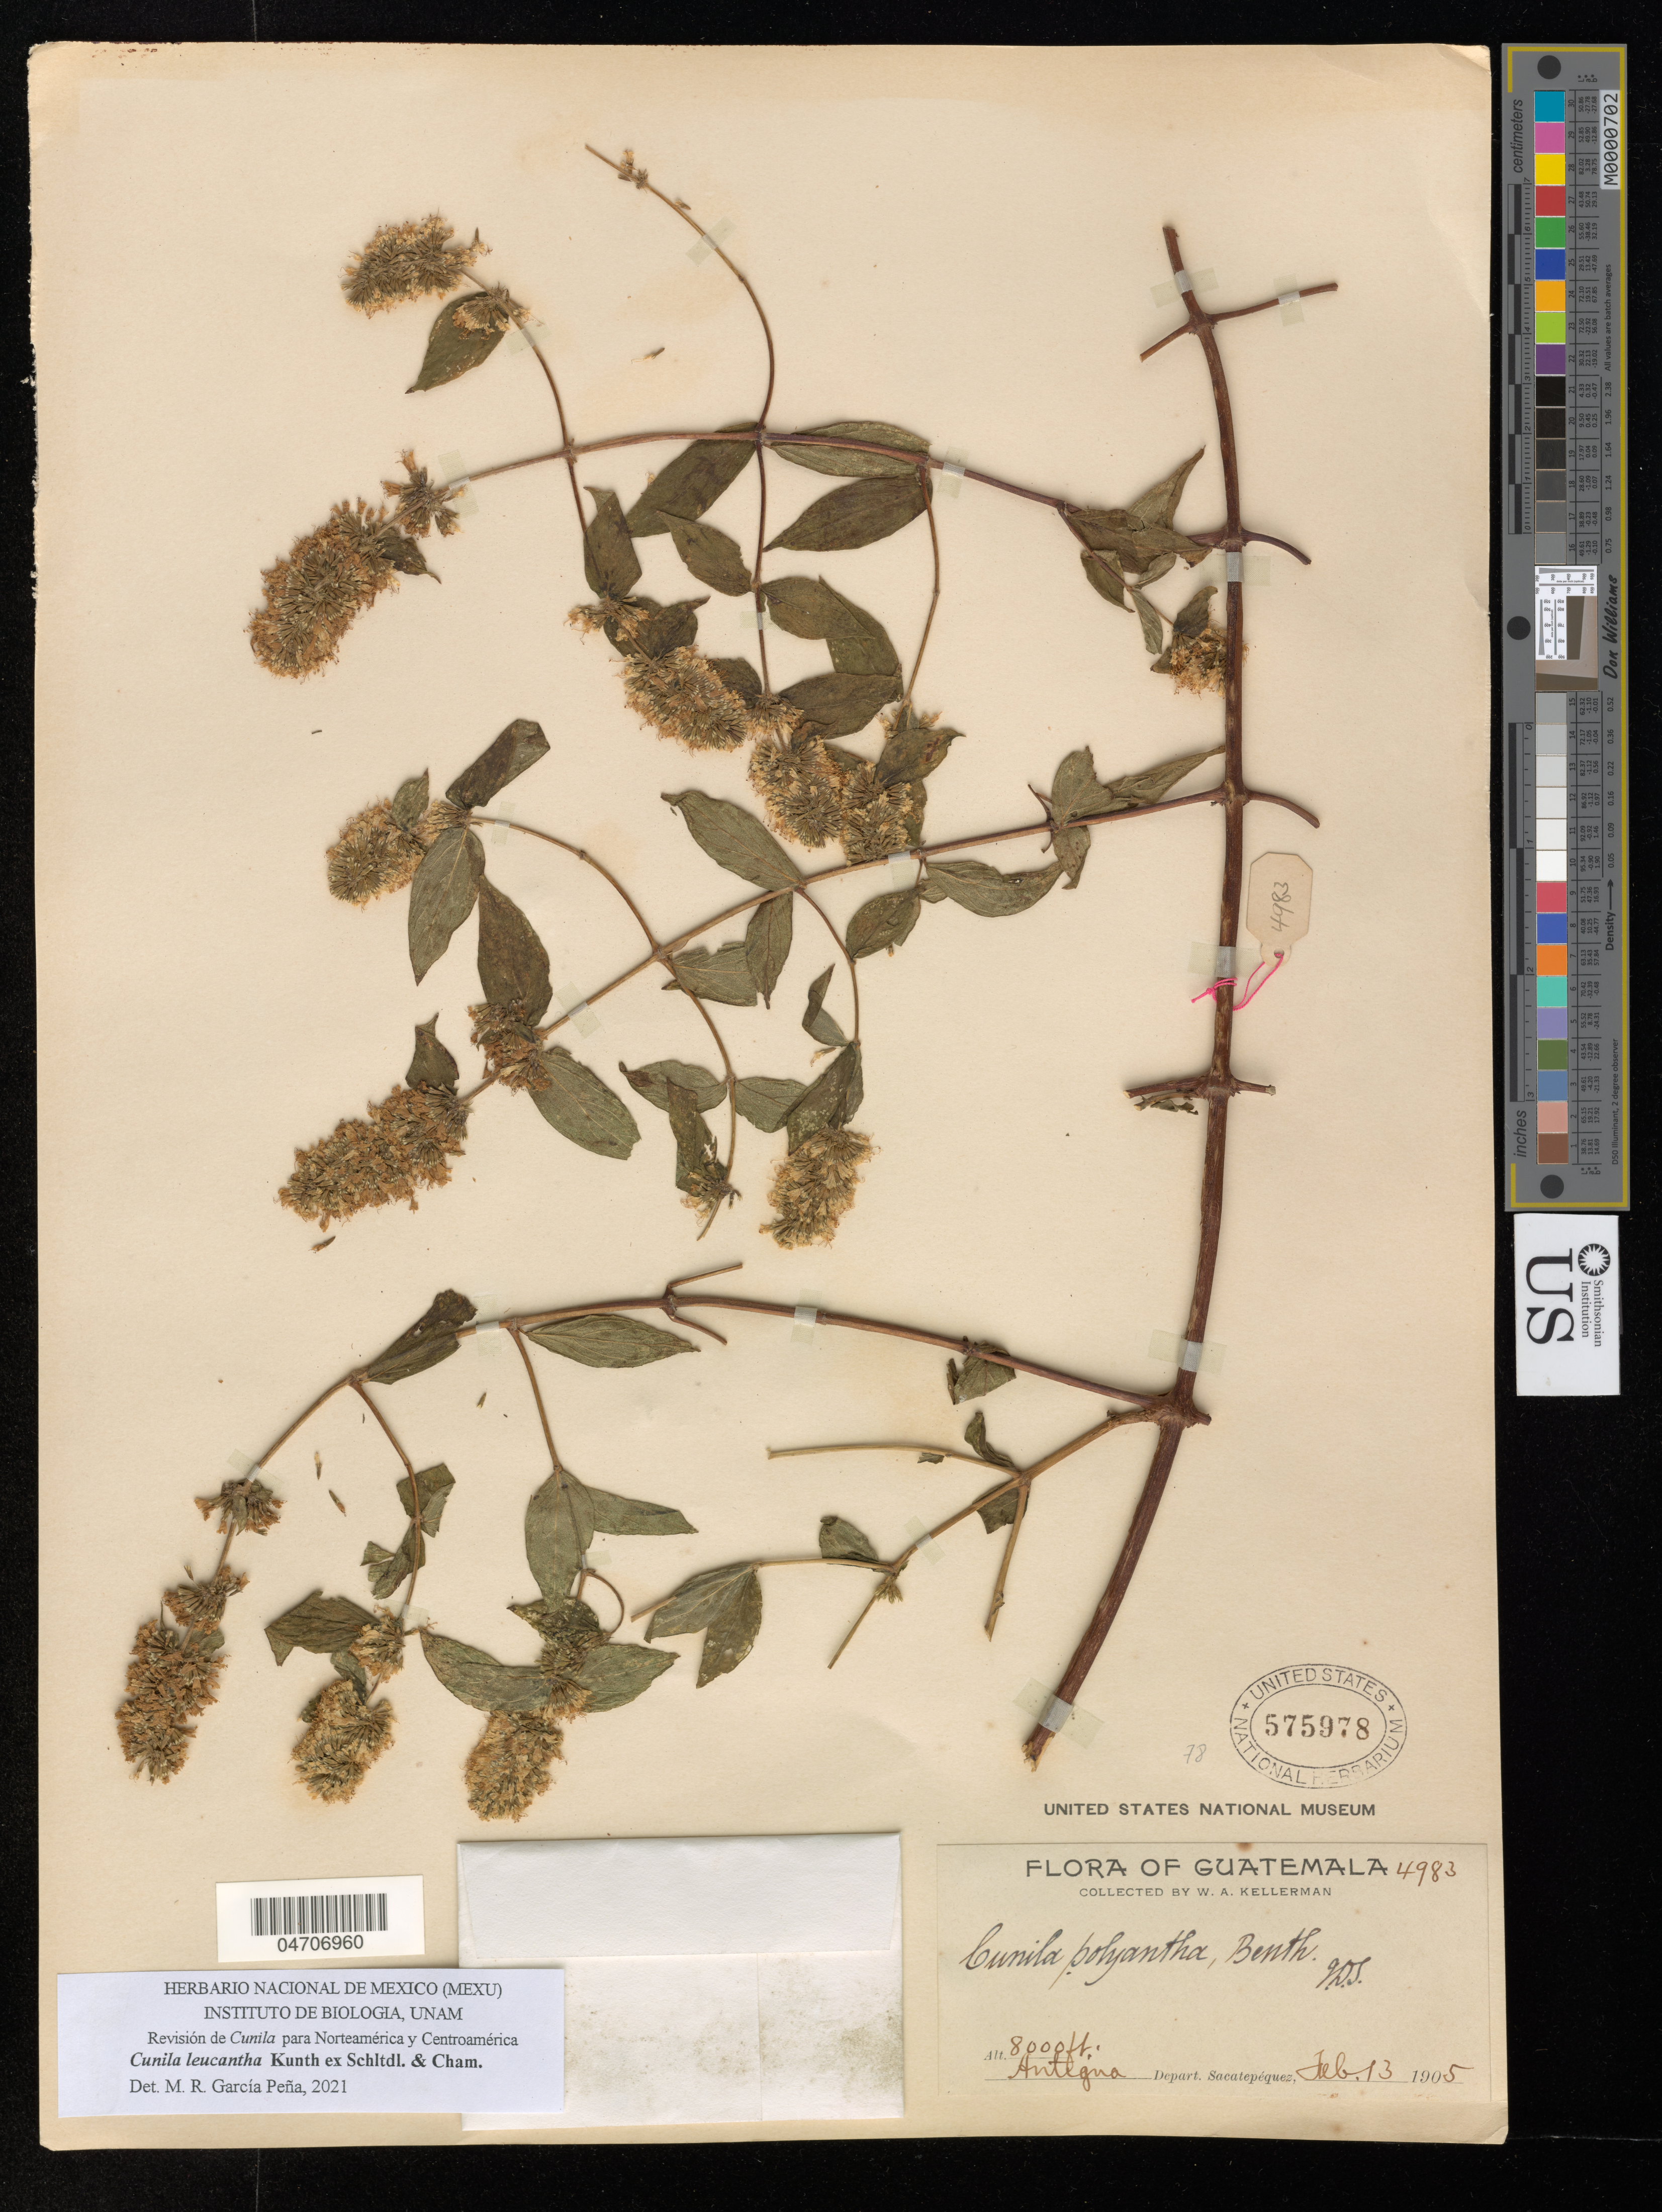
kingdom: Plantae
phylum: Tracheophyta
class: Magnoliopsida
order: Lamiales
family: Lamiaceae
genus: Cunila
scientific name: Cunila leucantha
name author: Kunth ex Schltdl. & Cham.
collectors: W. Kellerman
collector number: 4983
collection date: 1905-02-13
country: Guatemala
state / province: Sacatepequez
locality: Antigua Depart. Sacatepéquez.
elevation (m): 2438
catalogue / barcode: US 575978